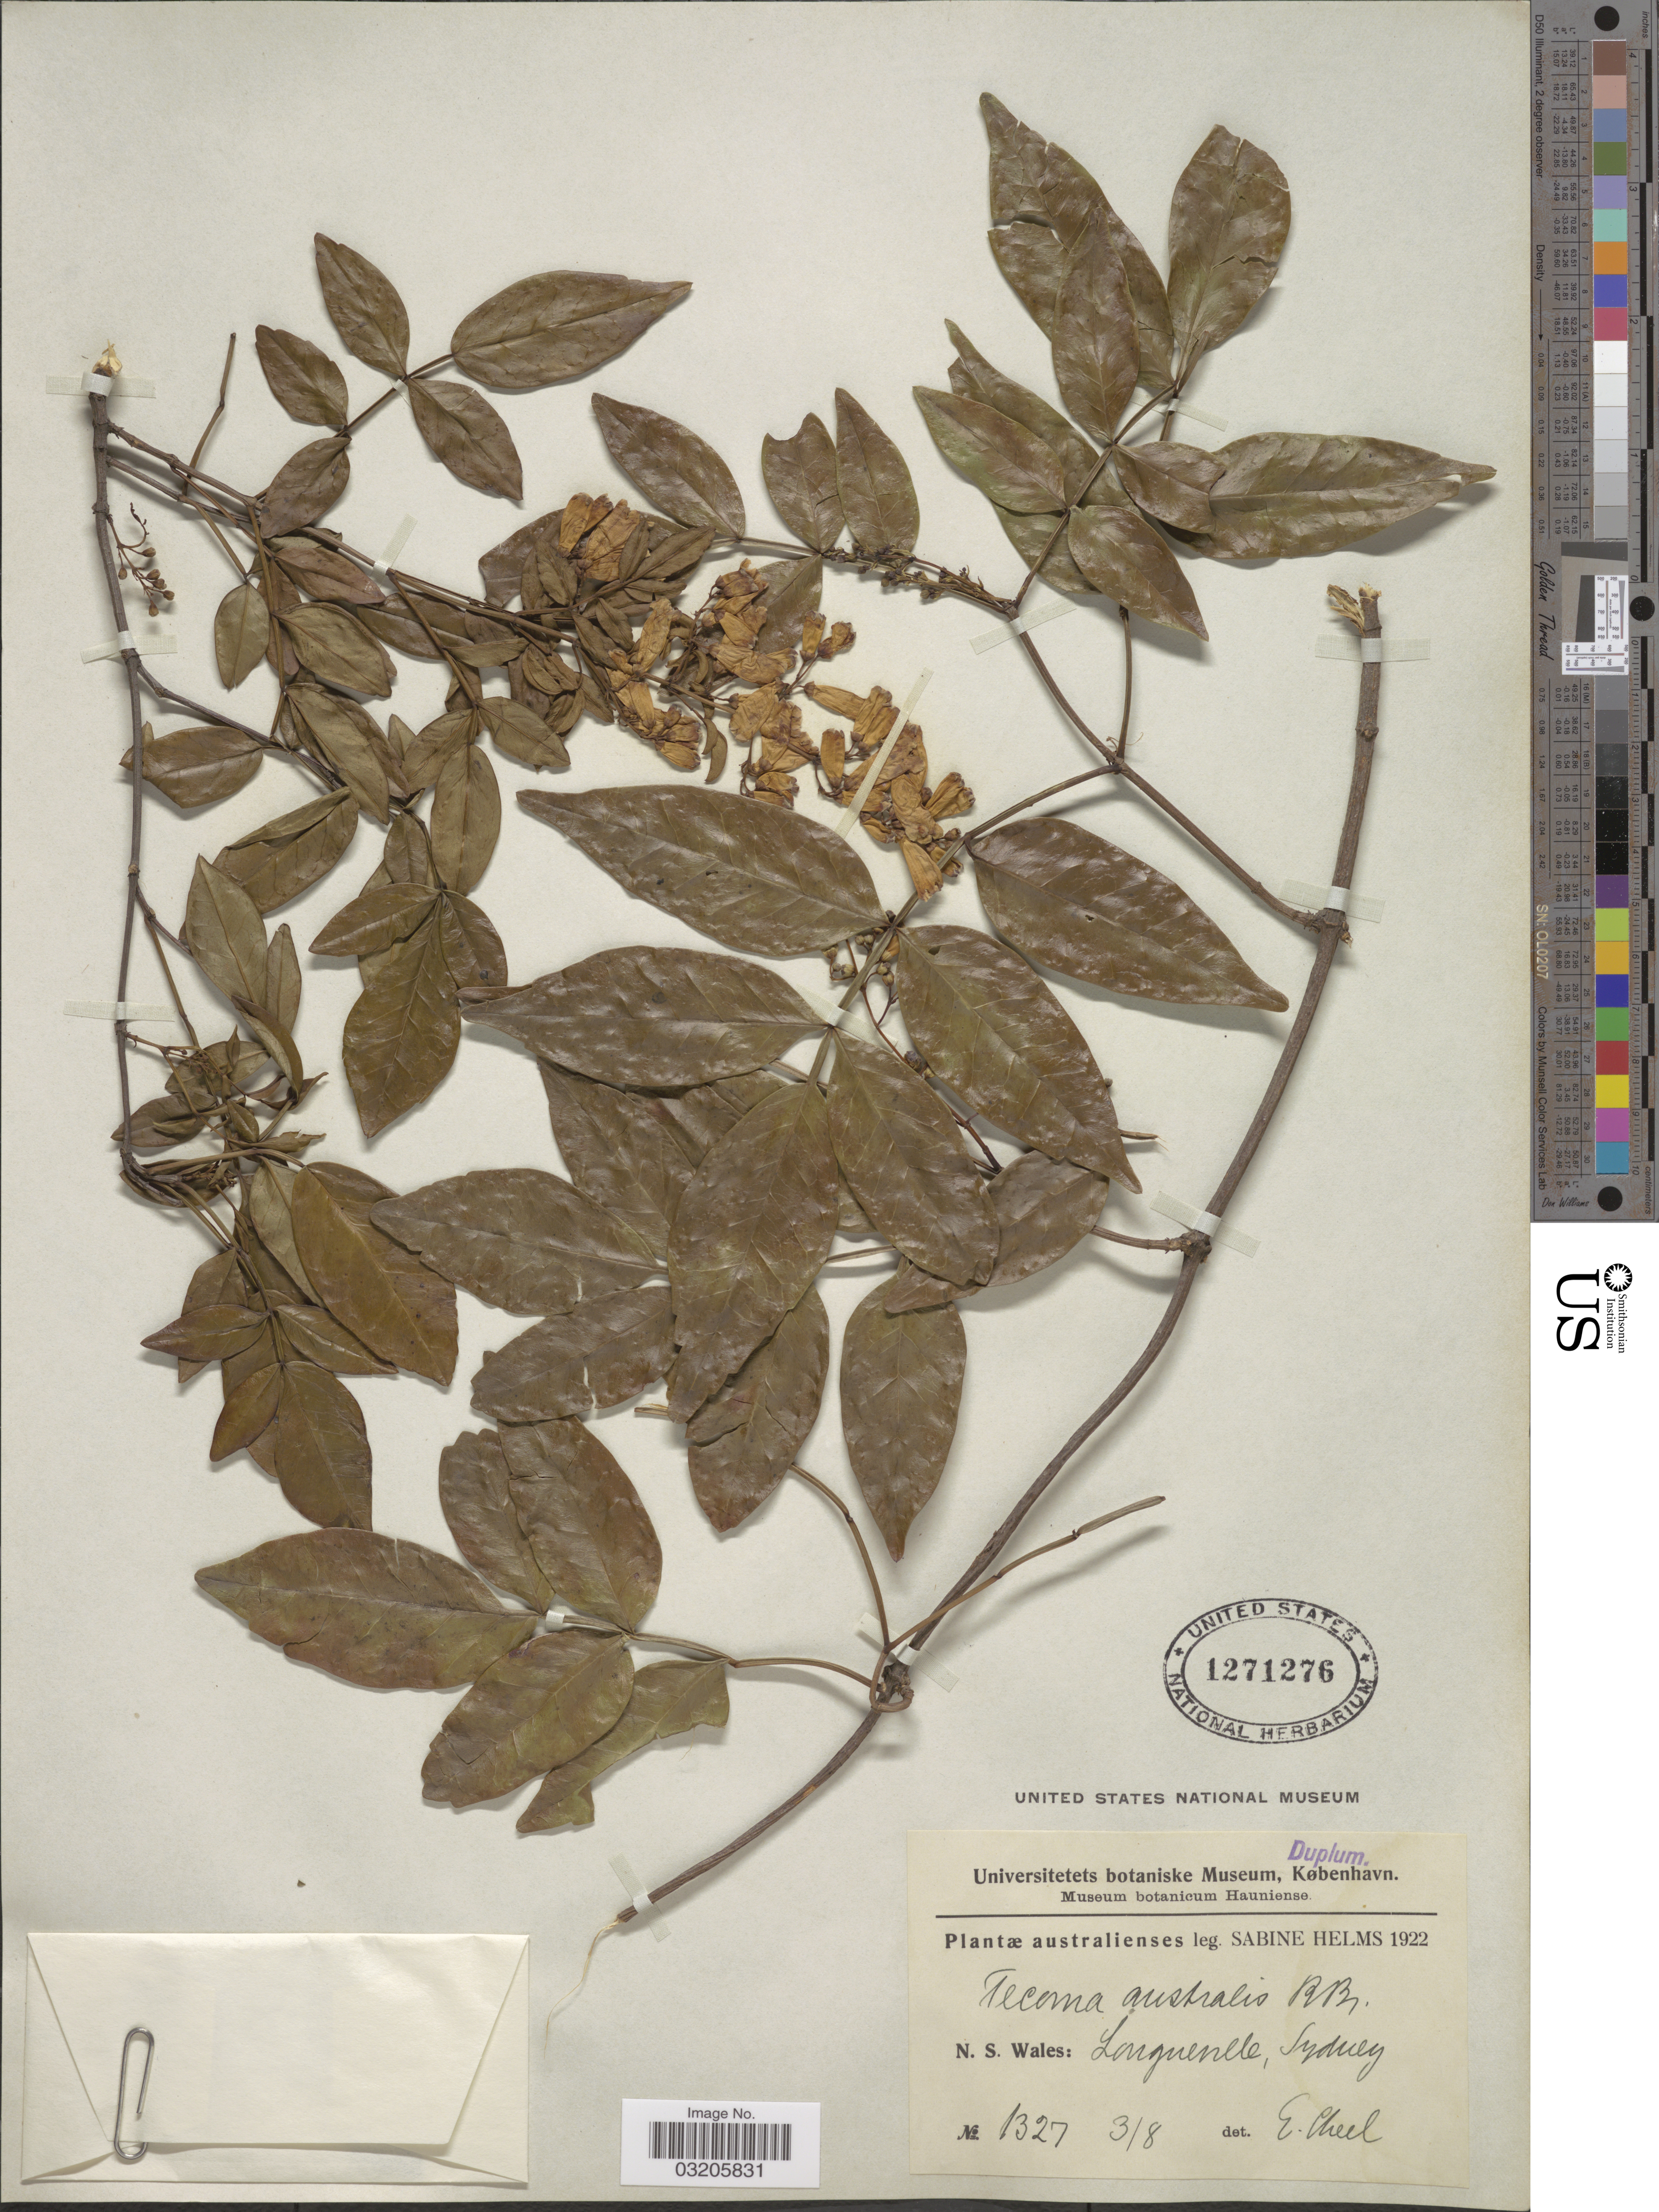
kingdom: Plantae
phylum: Tracheophyta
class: Magnoliopsida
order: Lamiales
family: Bignoniaceae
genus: Tecoma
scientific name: Tecoma australis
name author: R. Br.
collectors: S. Helms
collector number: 1327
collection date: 1922-08-03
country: Australia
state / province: New South Wales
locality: Longueville, Sydney.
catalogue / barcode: US 1271276